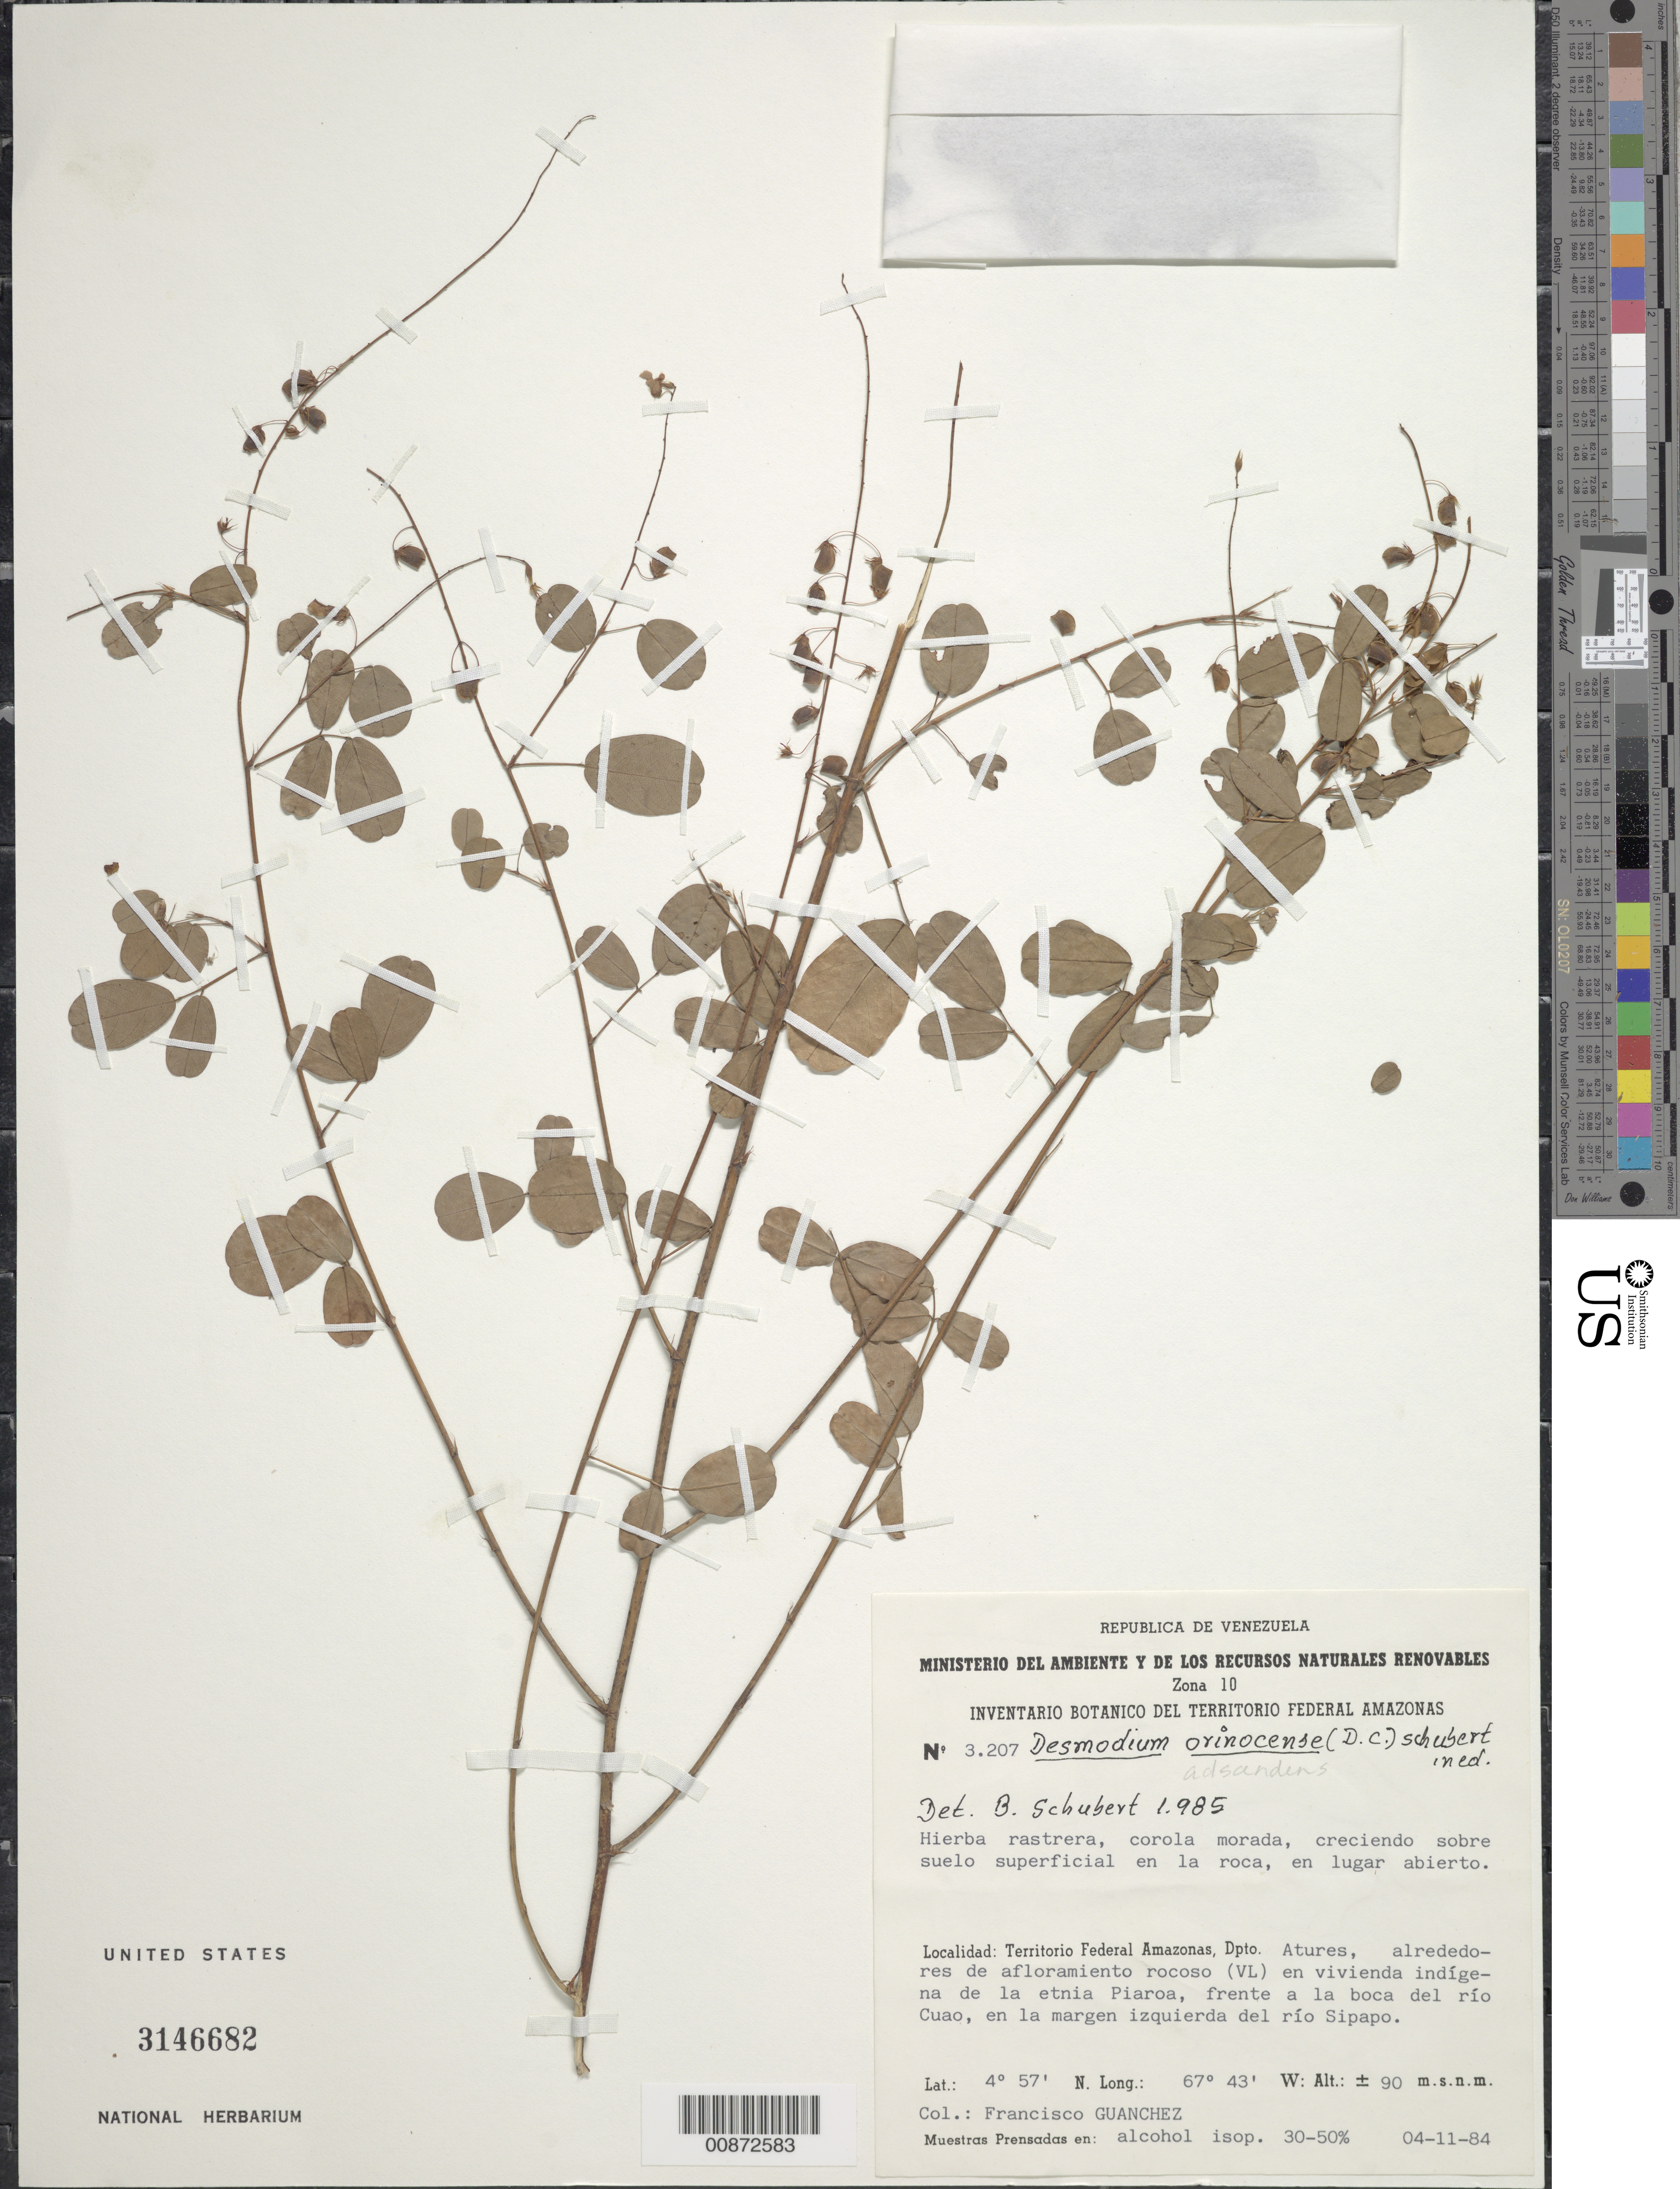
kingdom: Plantae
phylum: Tracheophyta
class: Magnoliopsida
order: Fabales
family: Fabaceae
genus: Grona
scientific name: Grona adscendens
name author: (Sw.) H. Ohashi & K. Ohashi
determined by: Strong, Mark T., (BOT), Smithsonian Institution - National Museum of Natural History (UNITED STATES)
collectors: F. Guánchez M.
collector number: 3207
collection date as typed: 4-Nov-84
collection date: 1984-11-04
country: Venezuela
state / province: Amazonas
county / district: Atures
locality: Rio Sipapo, en la margen izquierda; alrededores de alforiamento rocoso (VL) en vivienda indigena de la etnia Piaroa, frente a la boca del rio Cuao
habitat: Creciendo sobre suelo superificial en la roca, en lugar abierto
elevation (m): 90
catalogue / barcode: US 3146682